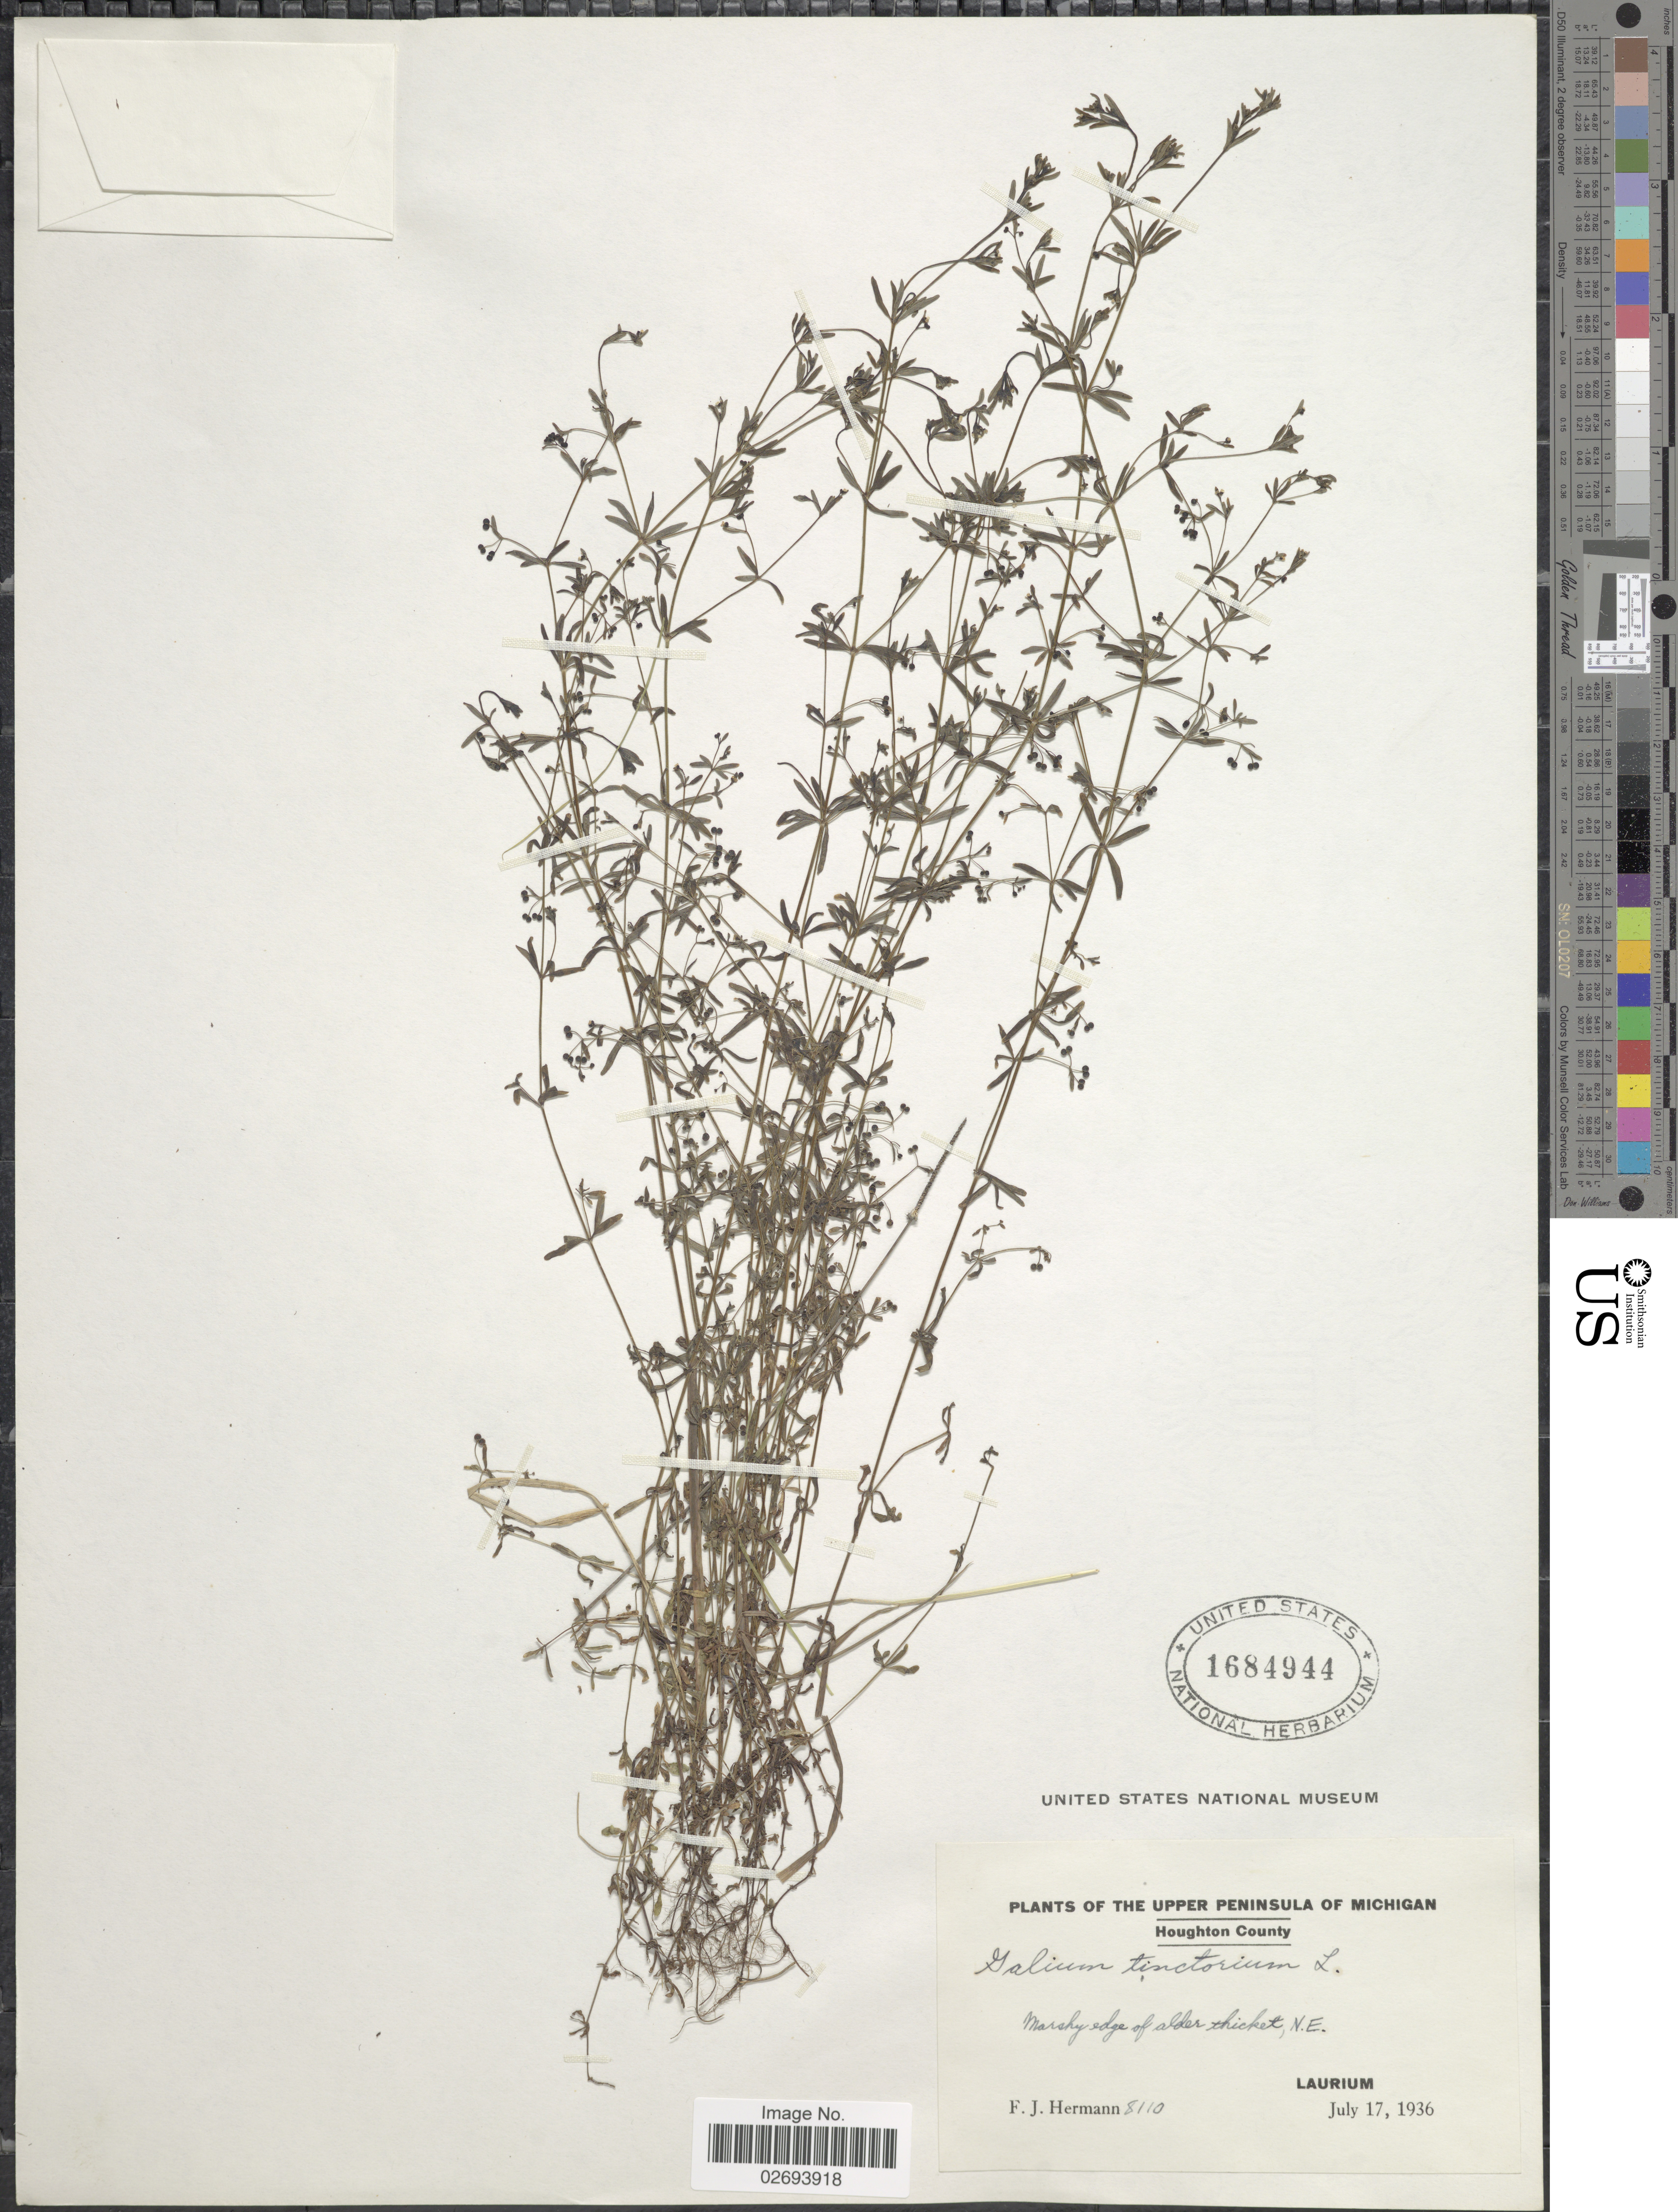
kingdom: Plantae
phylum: Tracheophyta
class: Magnoliopsida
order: Gentianales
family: Rubiaceae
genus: Galium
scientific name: Galium tinctorium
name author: (L.) Scop.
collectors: F. J. Hermann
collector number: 8110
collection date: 1936-07-17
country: United States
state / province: Michigan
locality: Upper Peninsula of Michigan. Houghton County. Marshy edge of older thicket, N.E. Laurium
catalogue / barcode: US 1684944